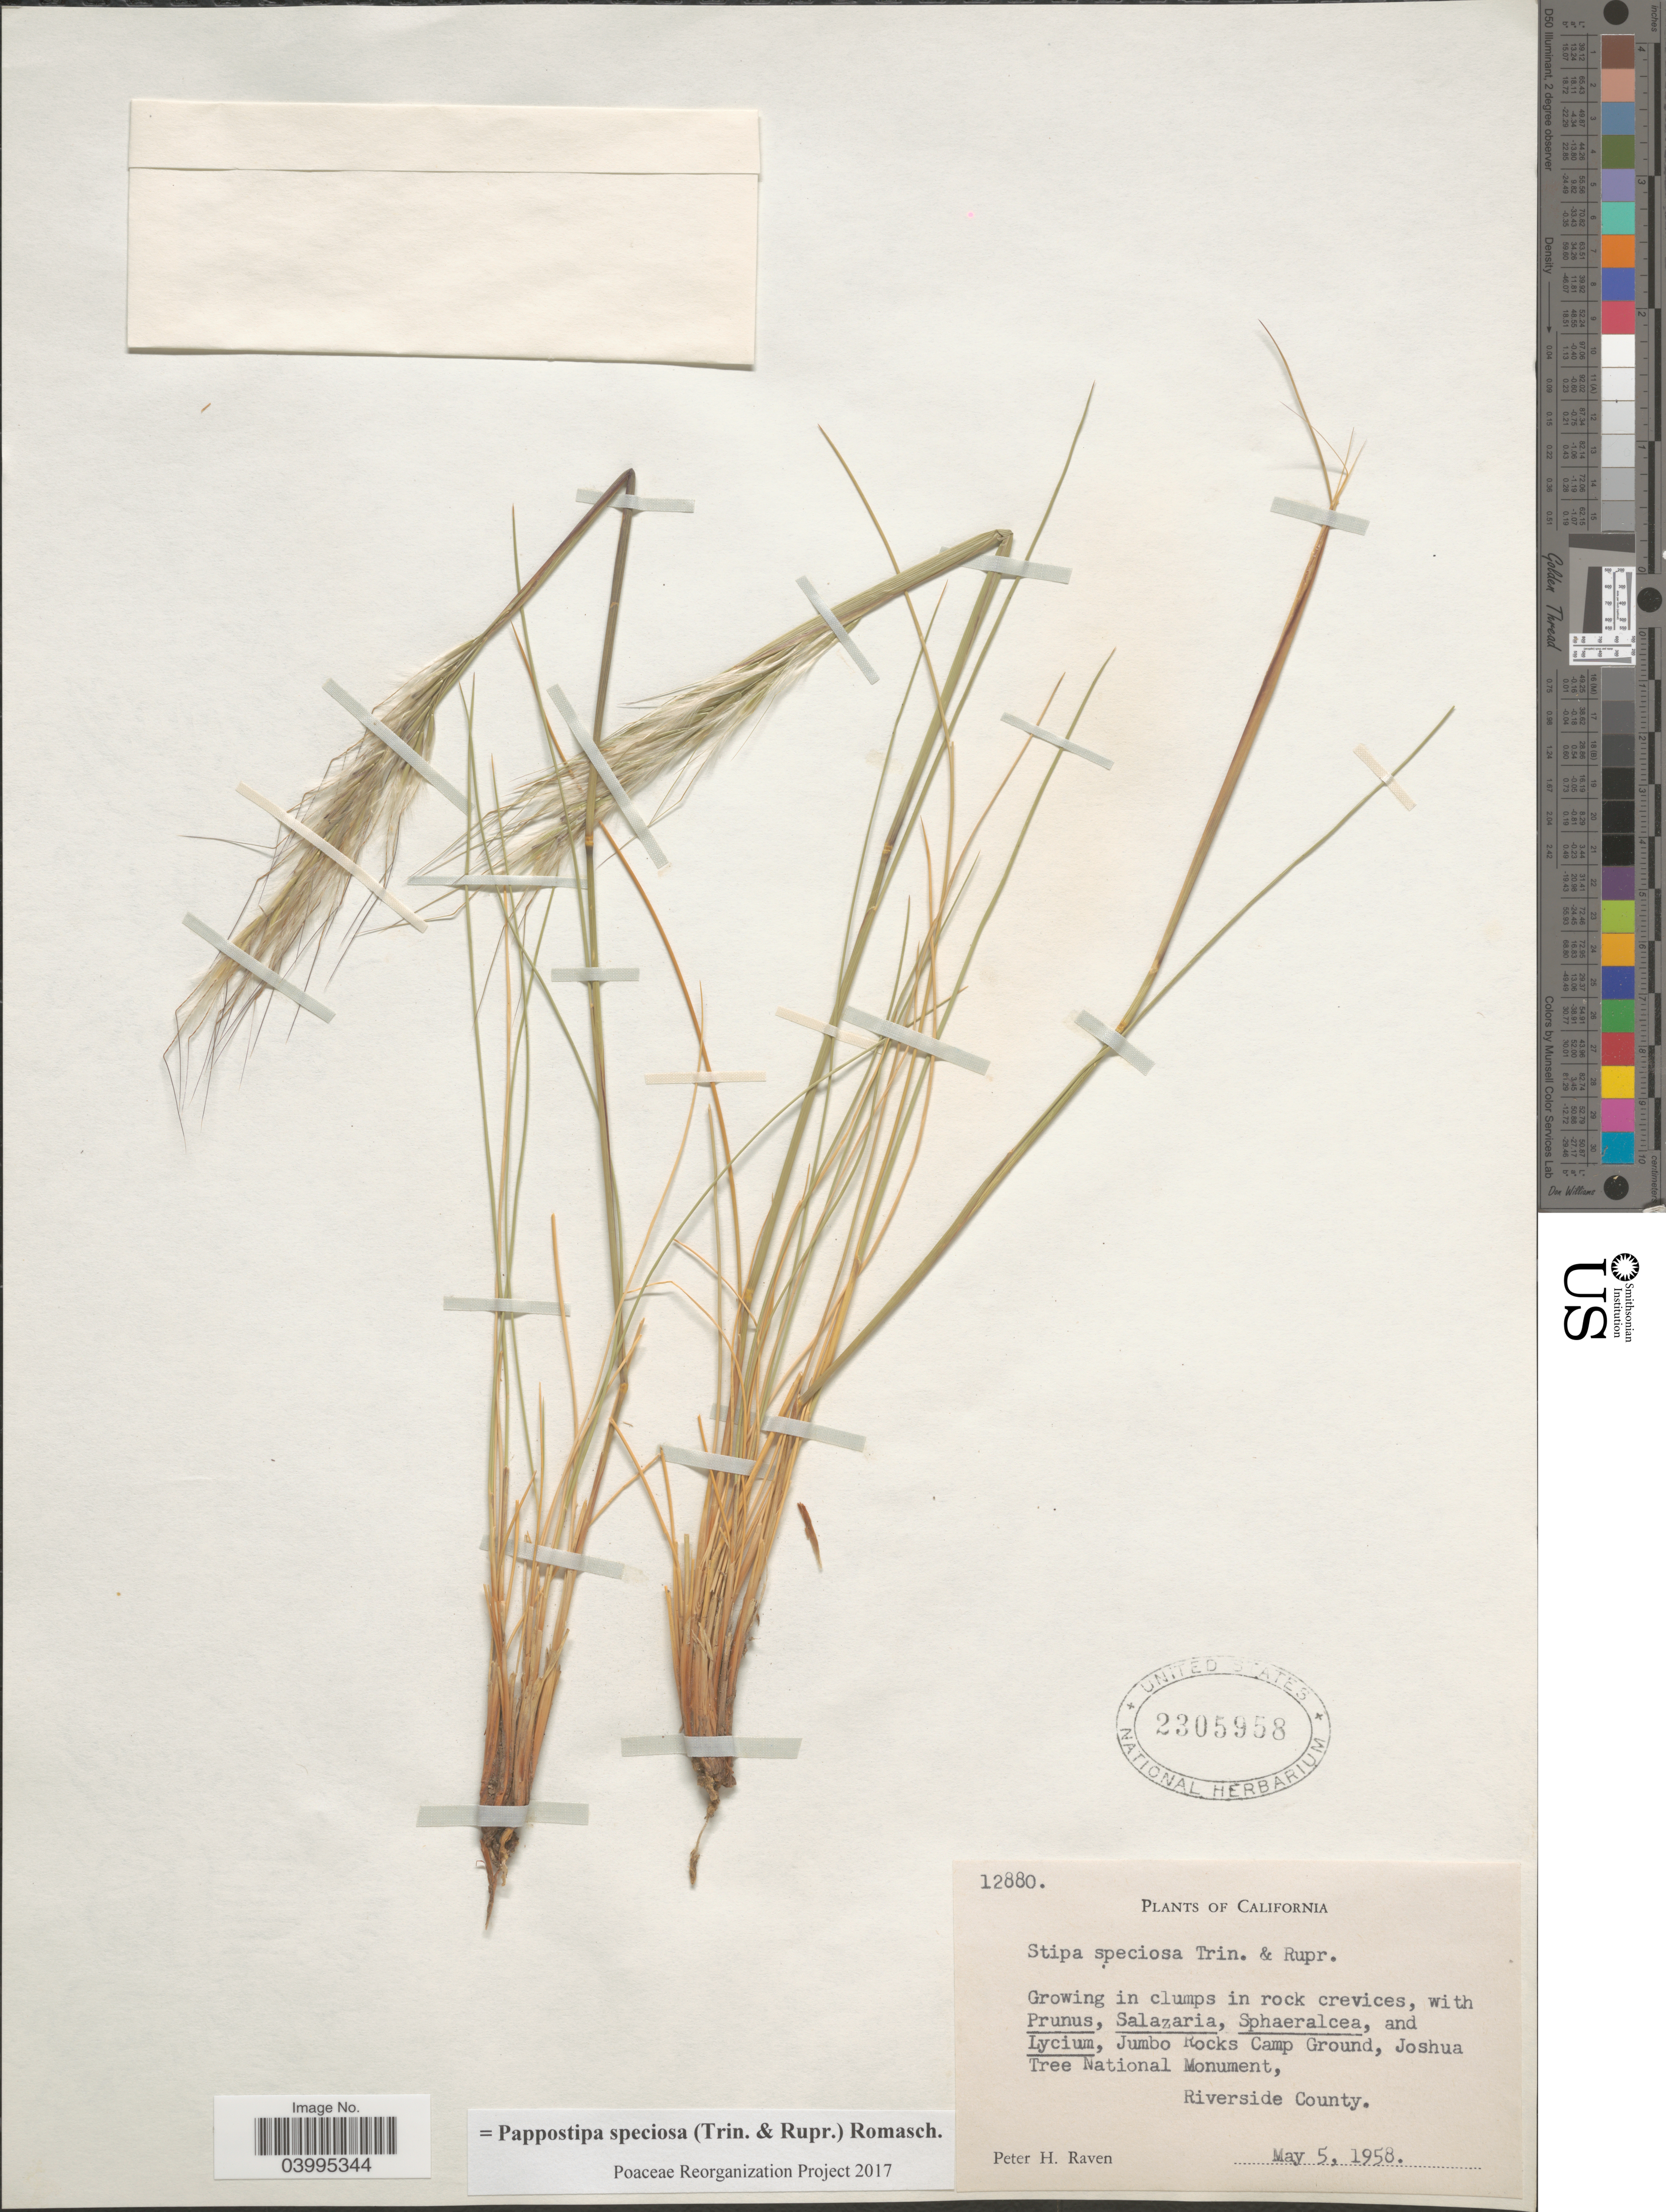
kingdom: Plantae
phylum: Tracheophyta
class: Liliopsida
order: Poales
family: Poaceae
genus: Pappostipa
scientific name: Pappostipa speciosa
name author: (Trin. & Rupr.) Romasch.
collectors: P. Raven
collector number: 12880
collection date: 1958-05-05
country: United States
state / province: California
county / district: Riverside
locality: Jumbo Rocks Camp Ground, Joshua Tree National Monument, Riverside County.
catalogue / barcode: US 2305958